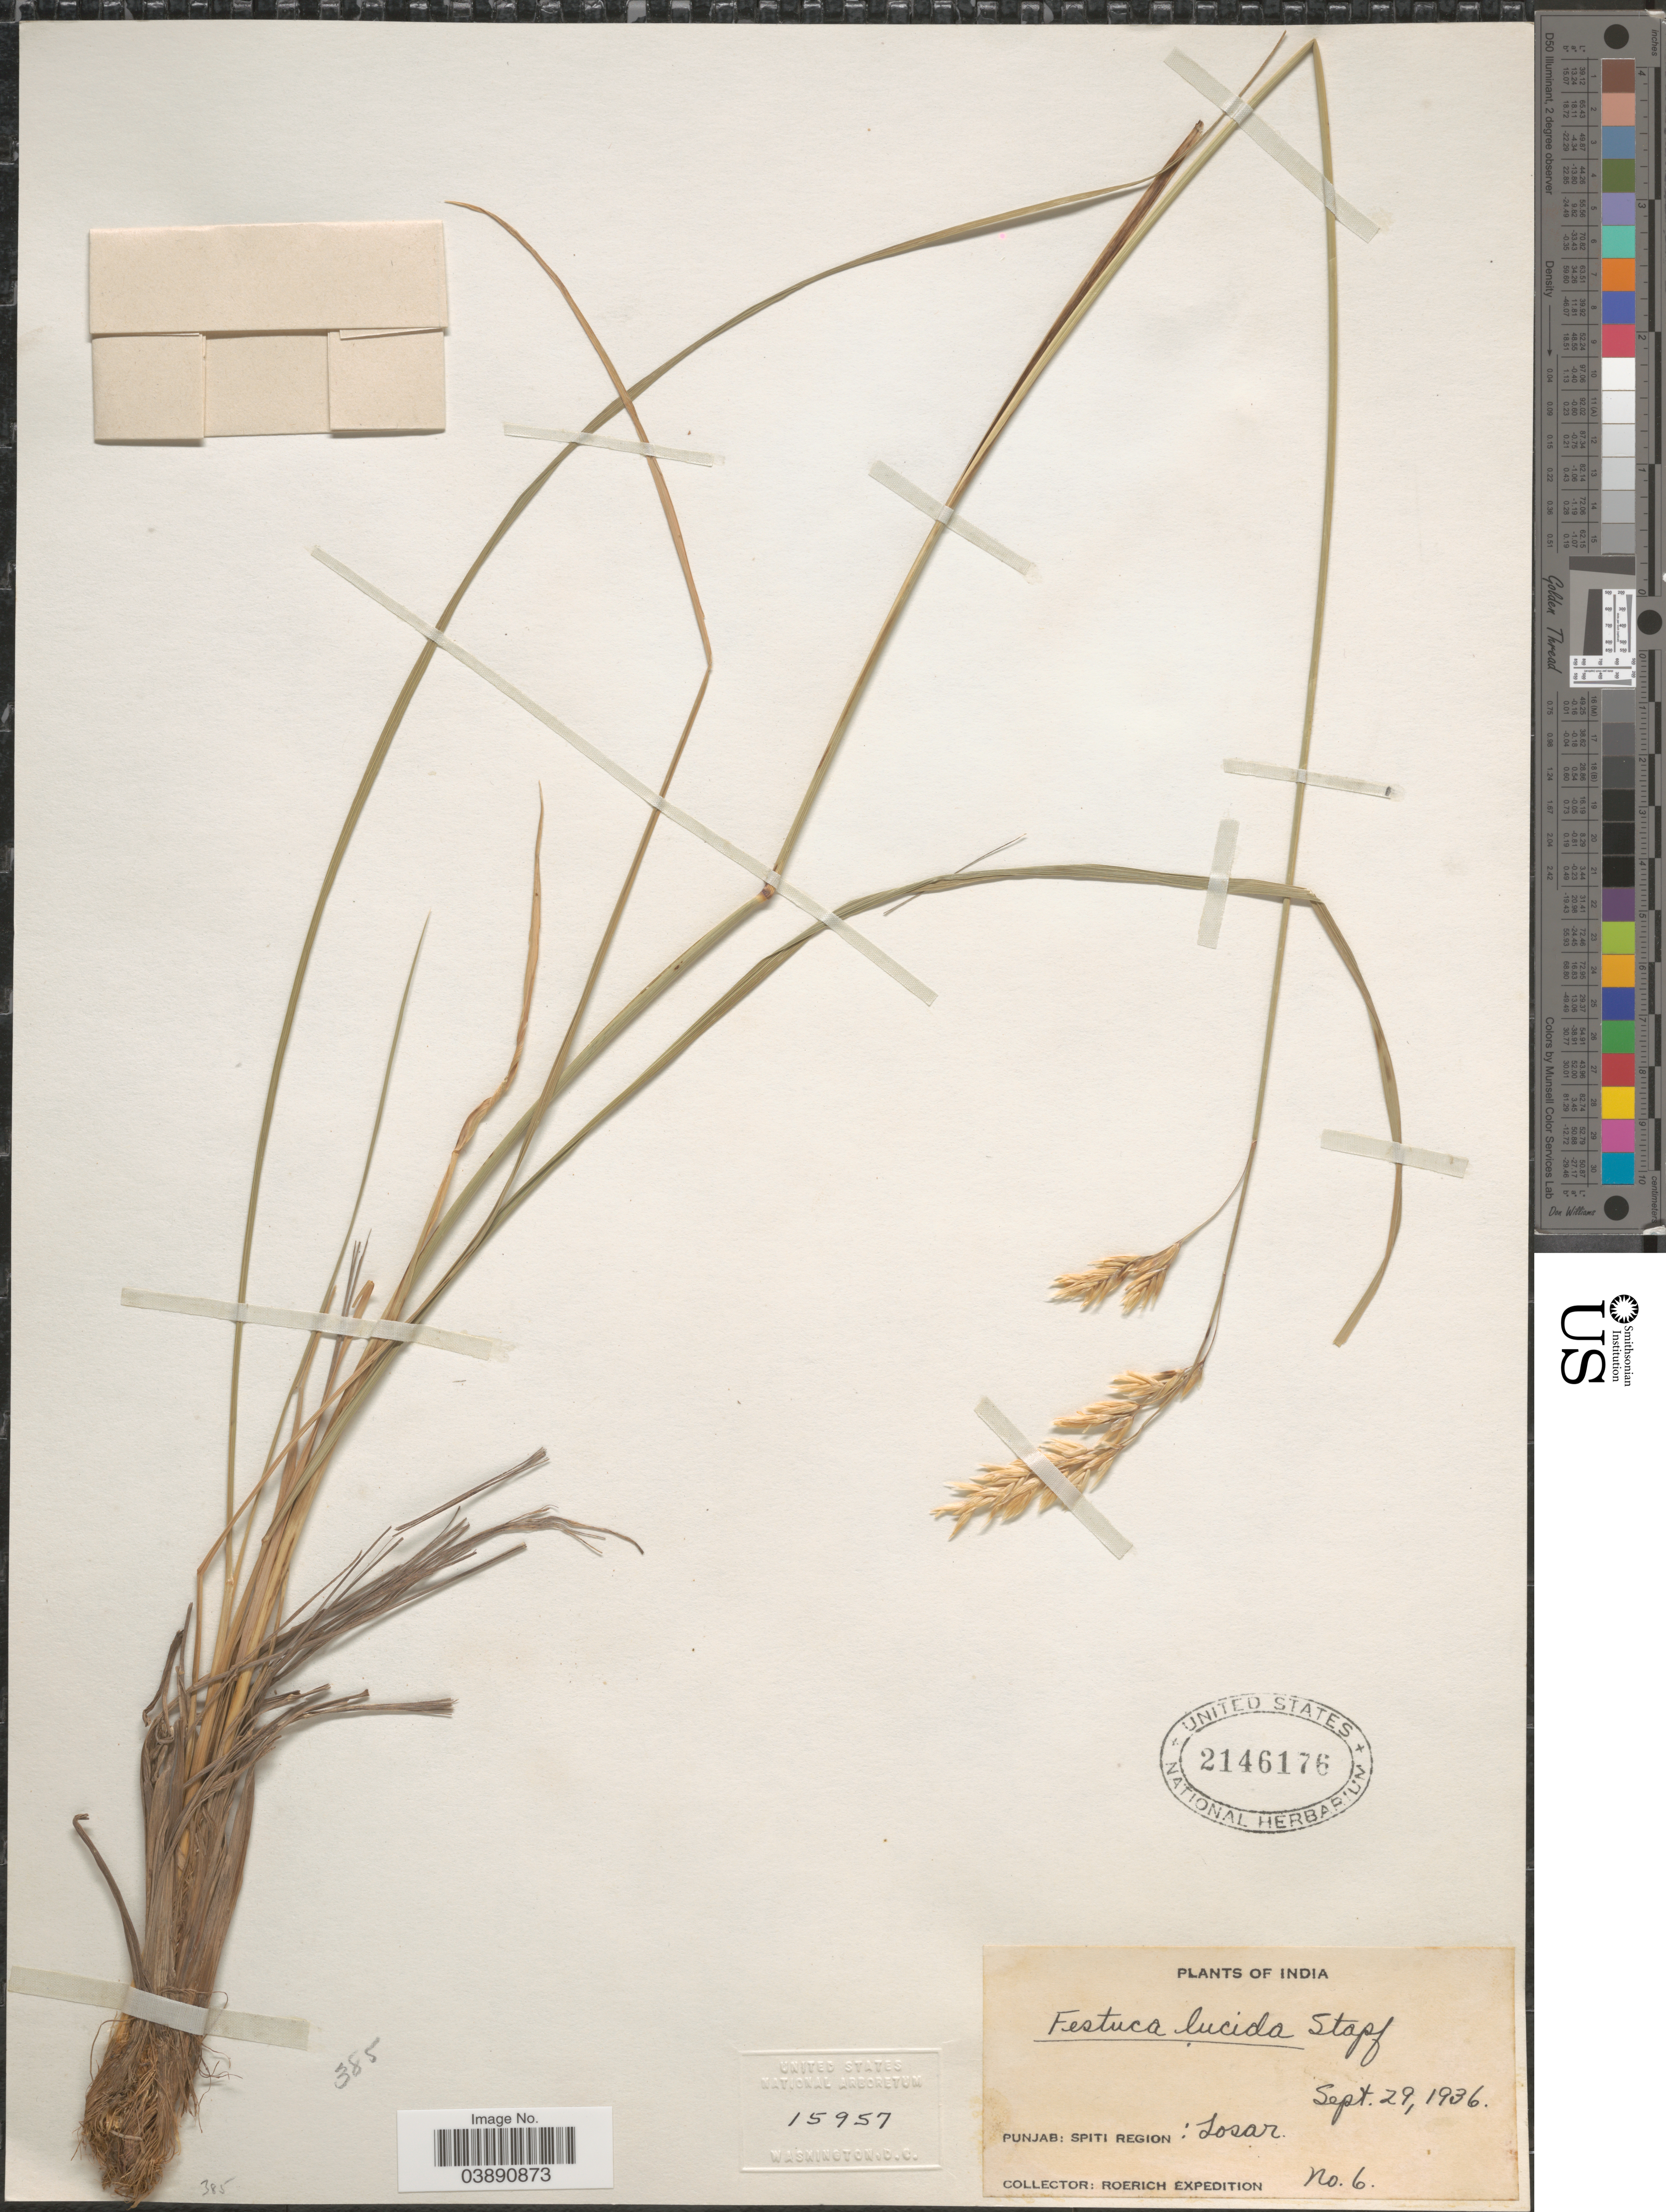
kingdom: Plantae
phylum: Tracheophyta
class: Liliopsida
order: Poales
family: Poaceae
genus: Festuca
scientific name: Festuca lucida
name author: Stapf & Hook. f.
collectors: Roerich Expedition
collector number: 6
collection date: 1936-09-29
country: India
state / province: Punjab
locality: Spiti Region: Losar.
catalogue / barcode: US 2146176